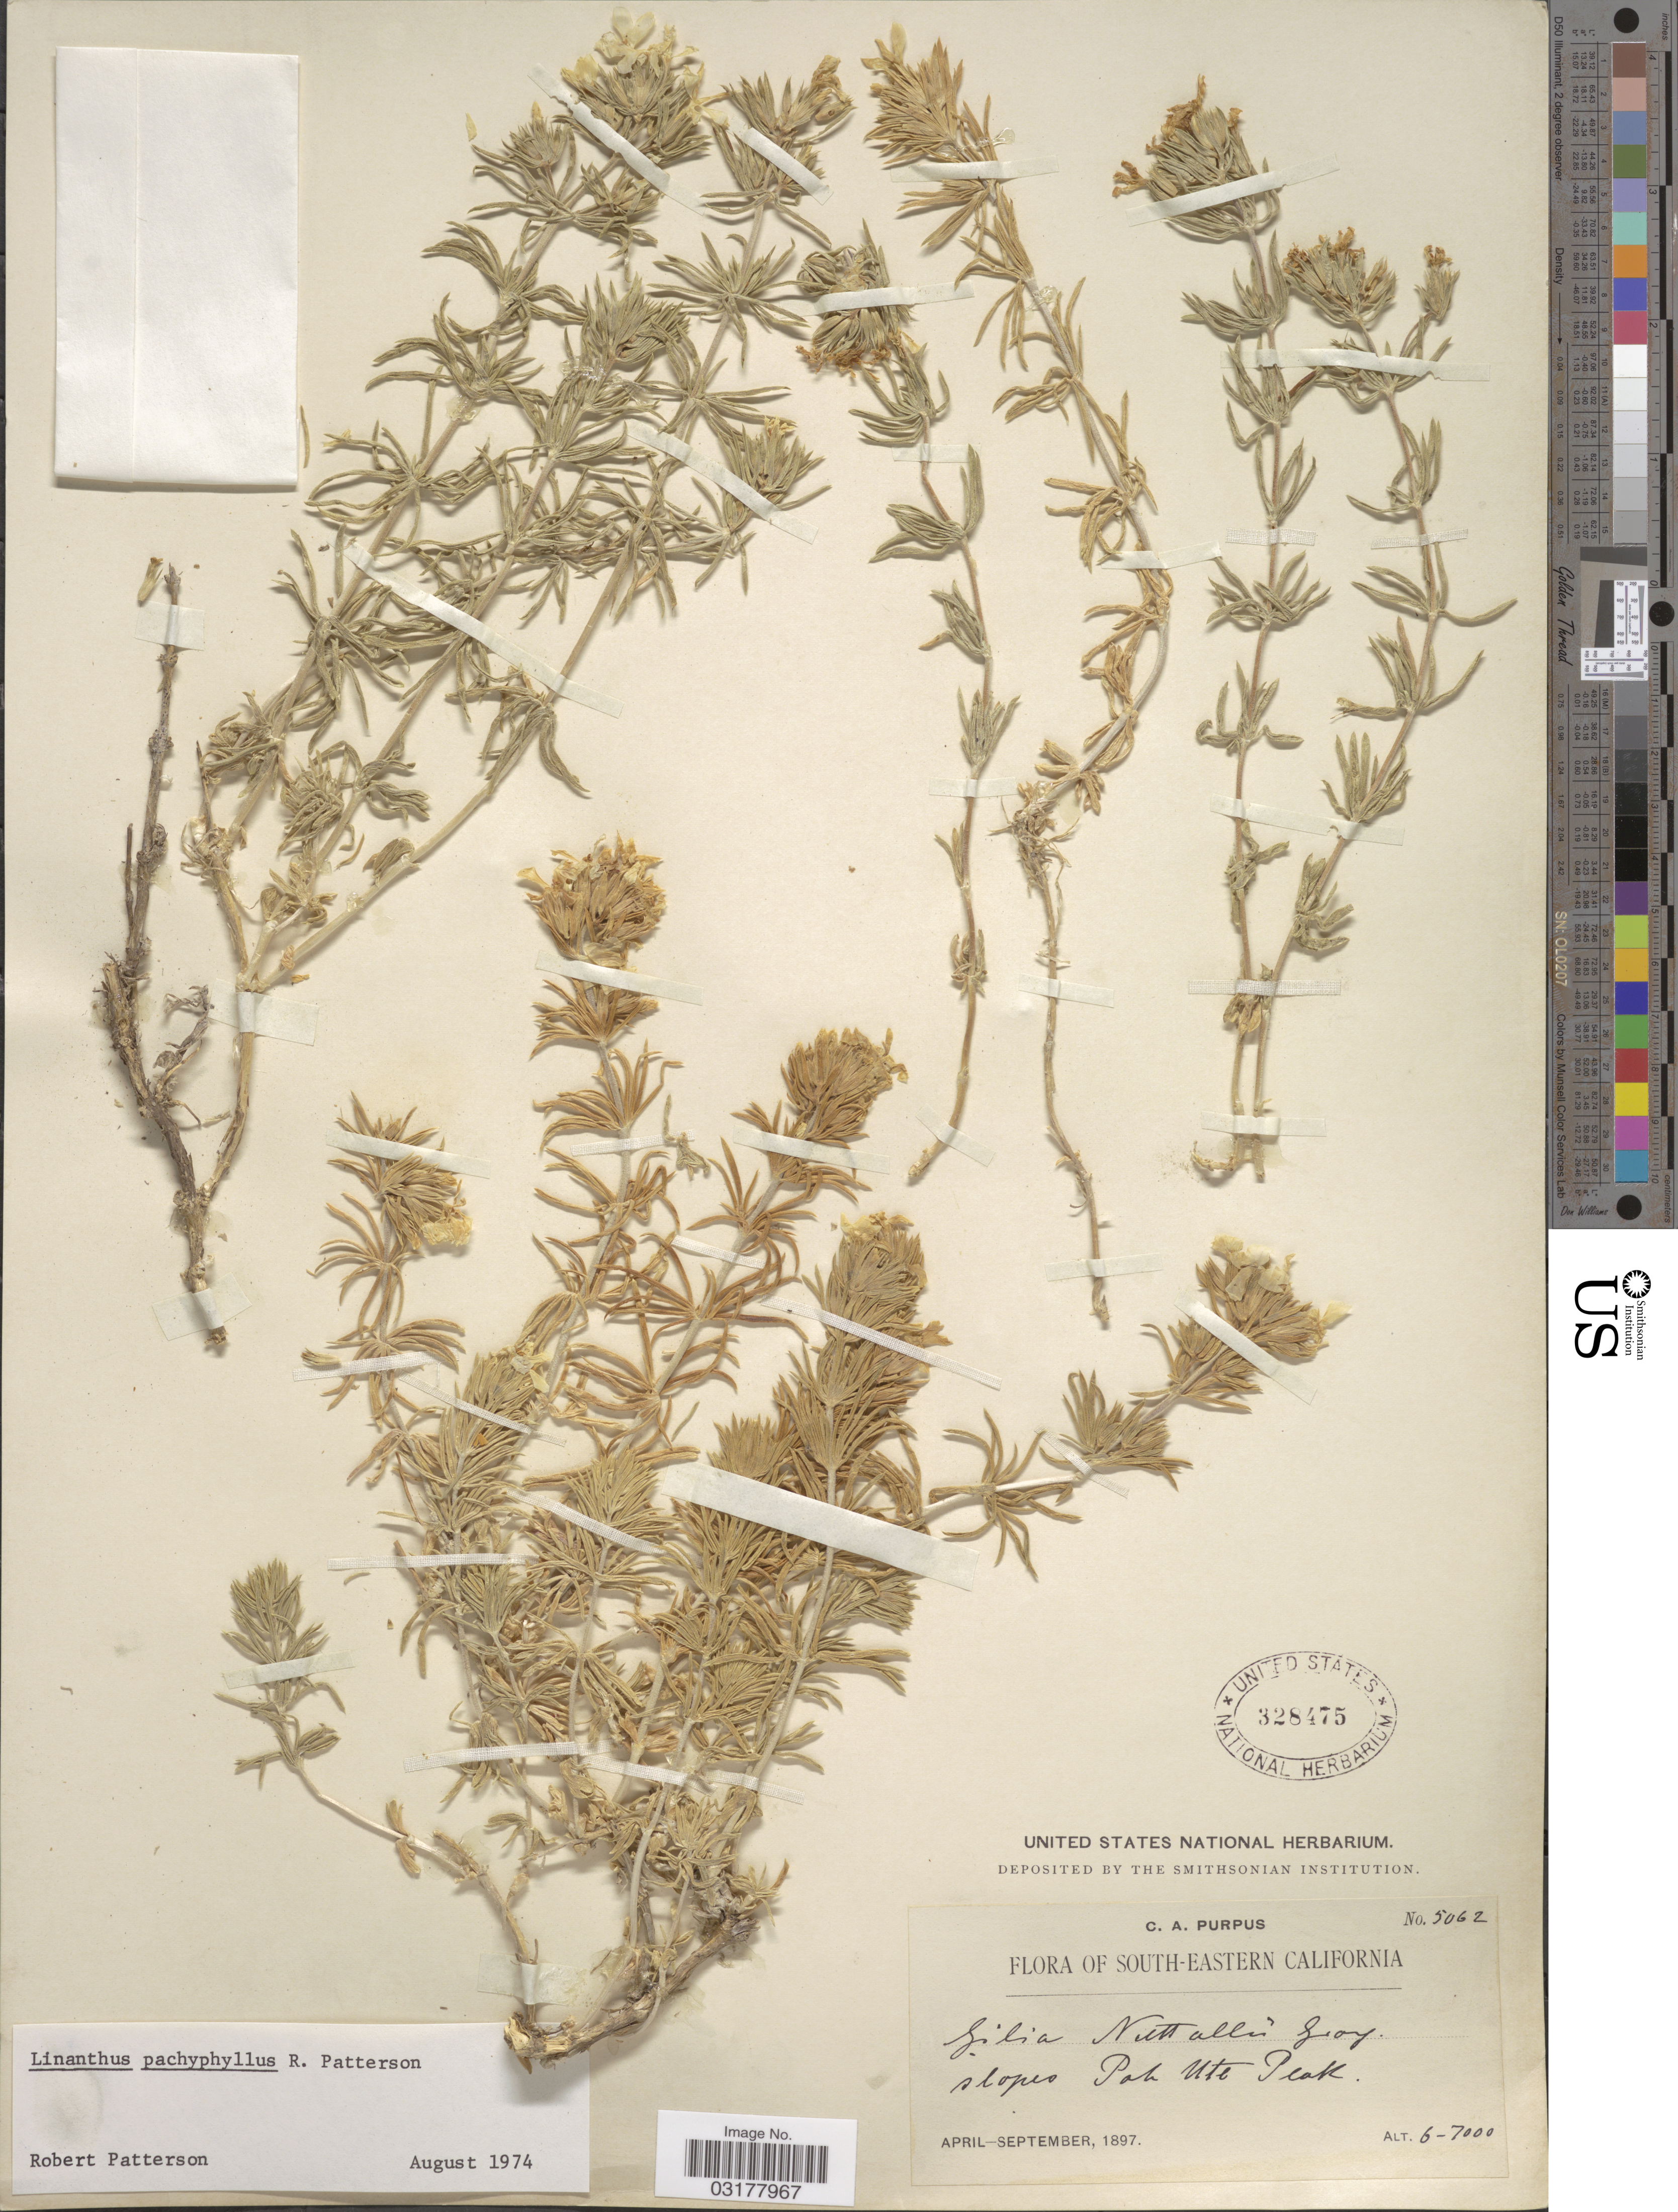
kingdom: Plantae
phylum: Tracheophyta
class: Magnoliopsida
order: Ericales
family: Polemoniaceae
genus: Leptosiphon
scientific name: Leptosiphon pachyphyllus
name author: (R. Patt.) J.M. Porter & L.A. Johnson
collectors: C. A. Purpus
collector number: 5062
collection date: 1897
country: United States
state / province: California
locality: South-eastern California, slopes Pah Ute Peak.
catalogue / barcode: US 328475